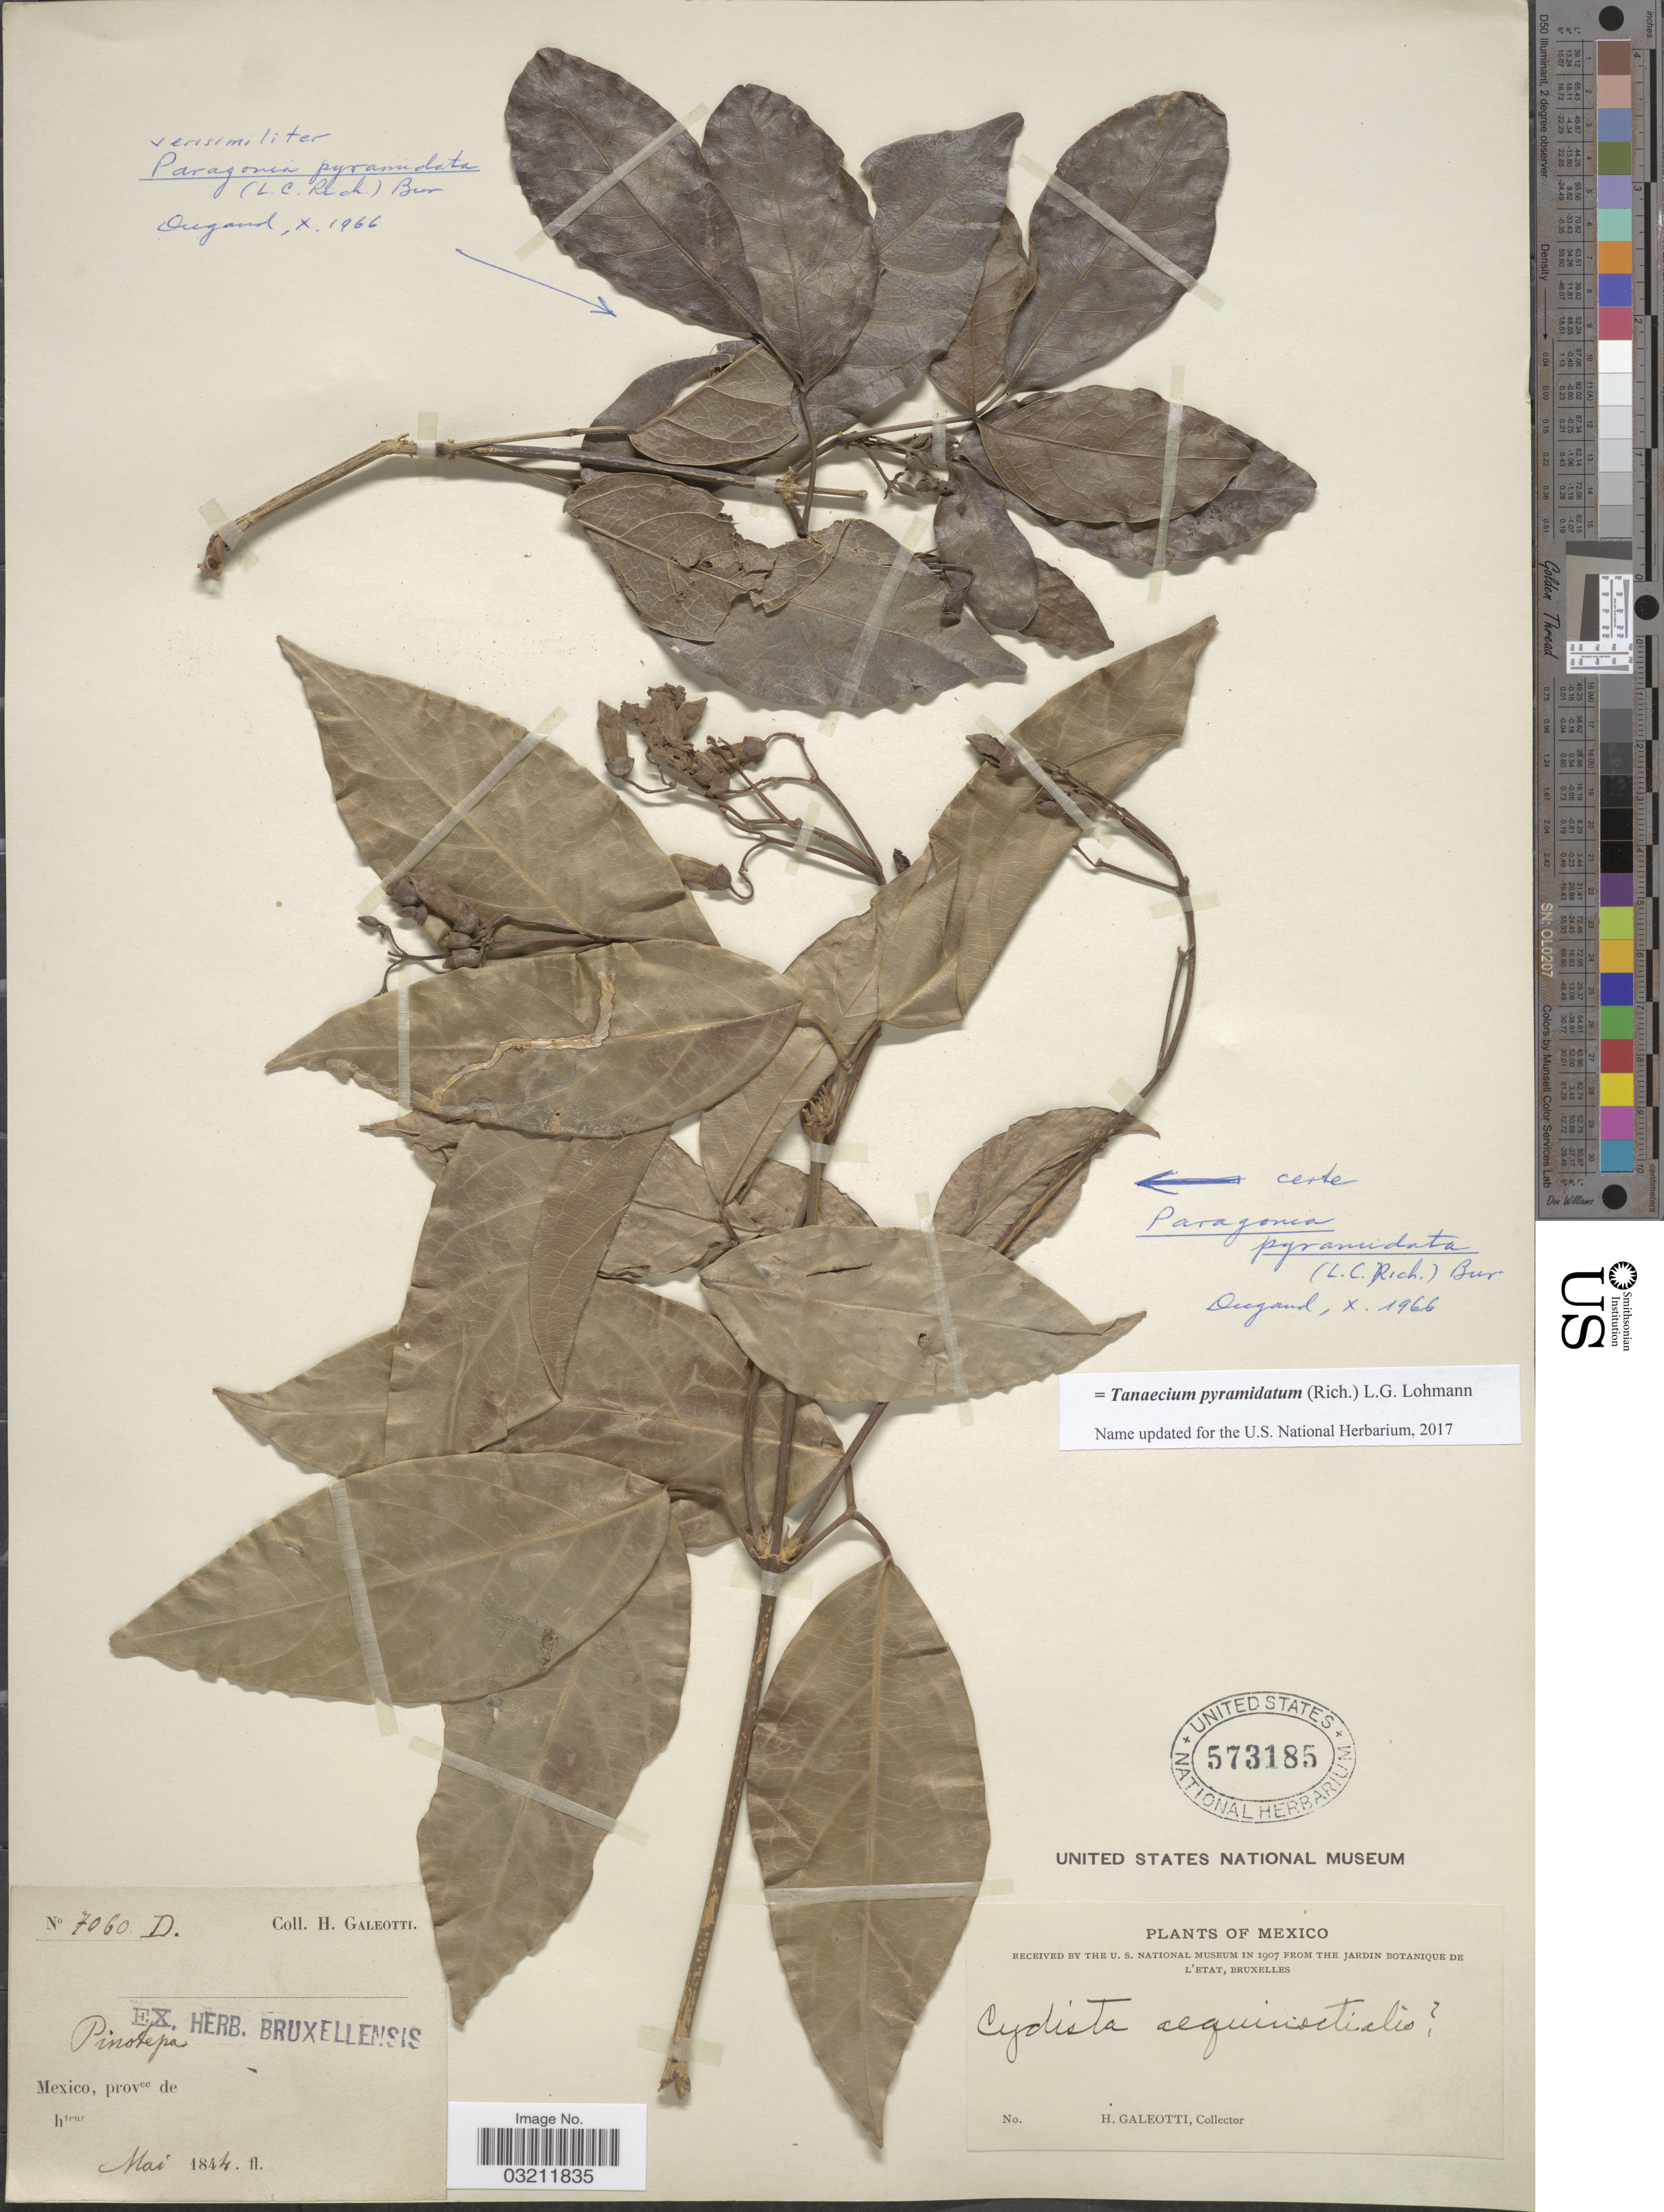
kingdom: Plantae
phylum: Tracheophyta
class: Magnoliopsida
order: Lamiales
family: Bignoniaceae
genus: Tanaecium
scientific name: Tanaecium pyramidatum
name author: (Rich.) L.G. Lohmann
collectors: H. G. Galeotti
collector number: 7060 D.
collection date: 1844-05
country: Mexico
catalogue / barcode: US 573185